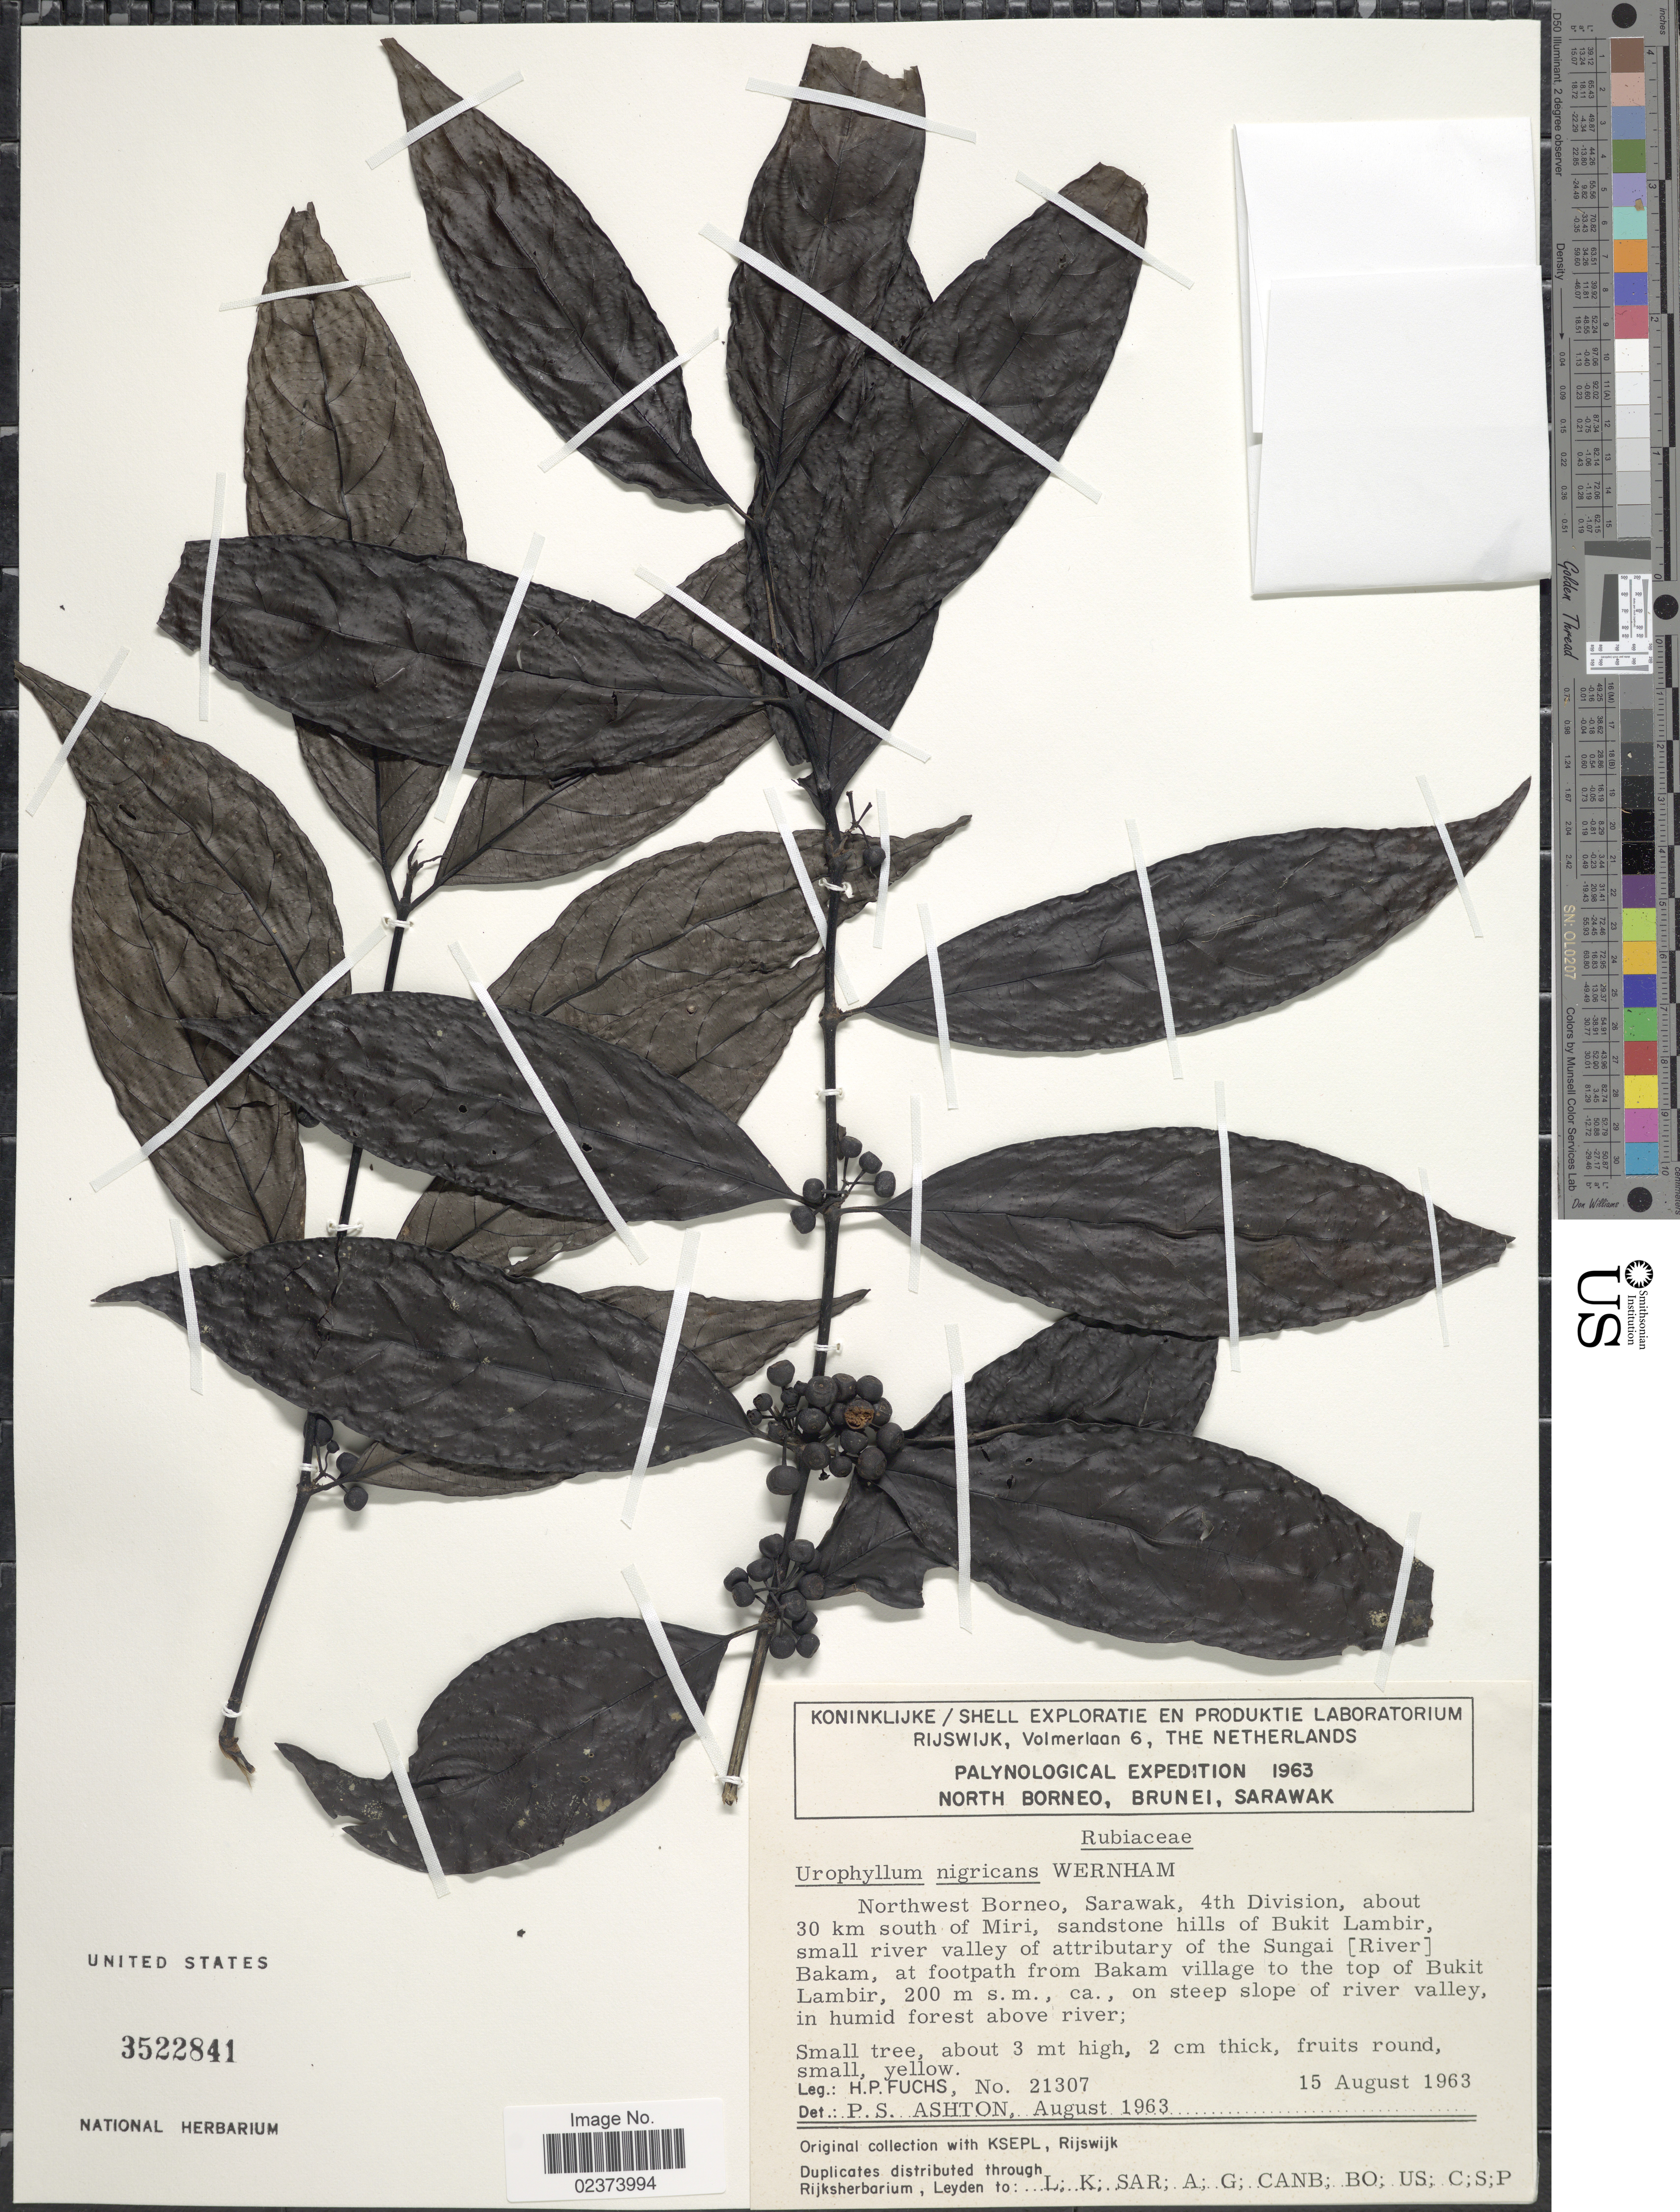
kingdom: Plantae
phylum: Tracheophyta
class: Magnoliopsida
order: Gentianales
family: Rubiaceae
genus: Urophyllum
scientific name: Urophyllum nigricans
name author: Wernham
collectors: H. P. Fuchs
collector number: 21307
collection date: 1963-08-15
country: Malaysia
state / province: Sarawak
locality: North Borneo, Brunei, Sarawak, Northwest Borneo, Sarawak, 4th Division, about 30 km south of Miri, sandstone hills of Bukit Lambir, small river valley of attributary of the Sungai (River) Bakam, at footpath from Bakam village to the top of Bukit Lambir, on steep slope of river valley, in humid forest above river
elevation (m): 200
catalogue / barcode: US 3522841